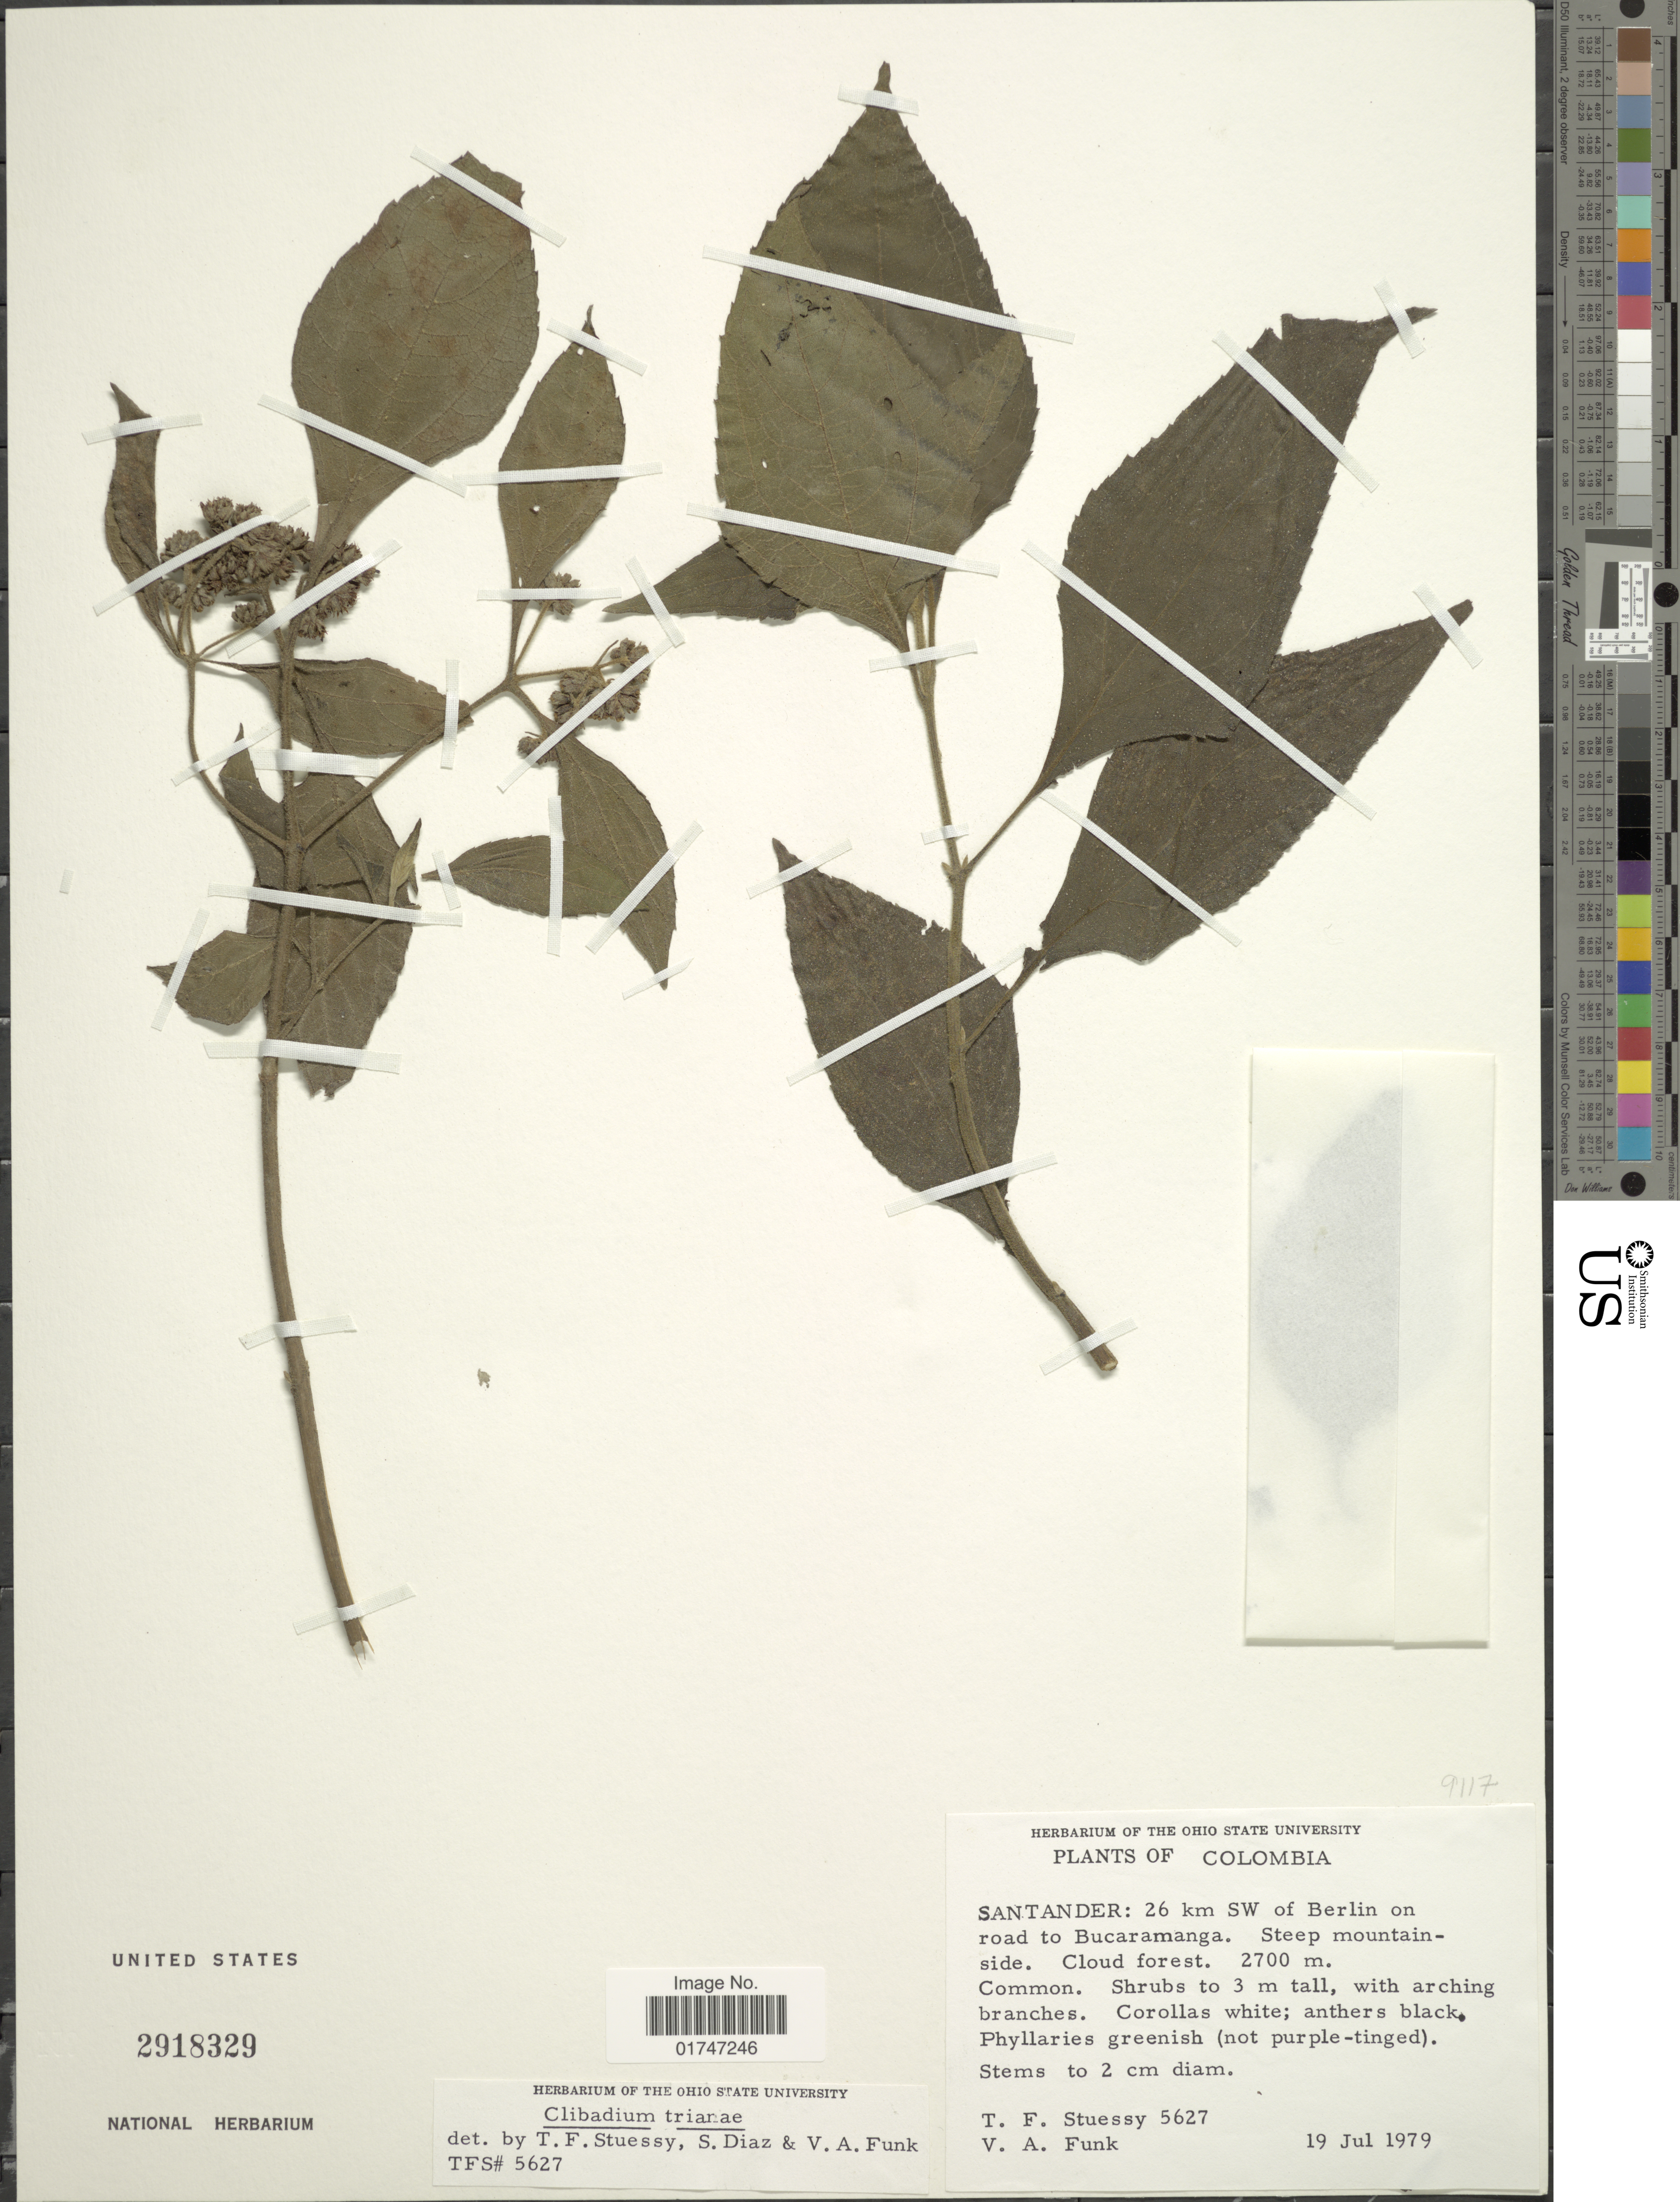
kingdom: Plantae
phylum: Tracheophyta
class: Magnoliopsida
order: Asterales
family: Asteraceae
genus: Clibadium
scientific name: Clibadium trianae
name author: (Hieron.) S.F. Blake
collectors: T. Stuessy & V. Funk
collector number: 5627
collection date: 1979-07-19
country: Colombia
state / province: Santander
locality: Santander: 26 km SW of Berlin on road to Bucaramanga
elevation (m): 2700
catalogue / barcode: US 2918329